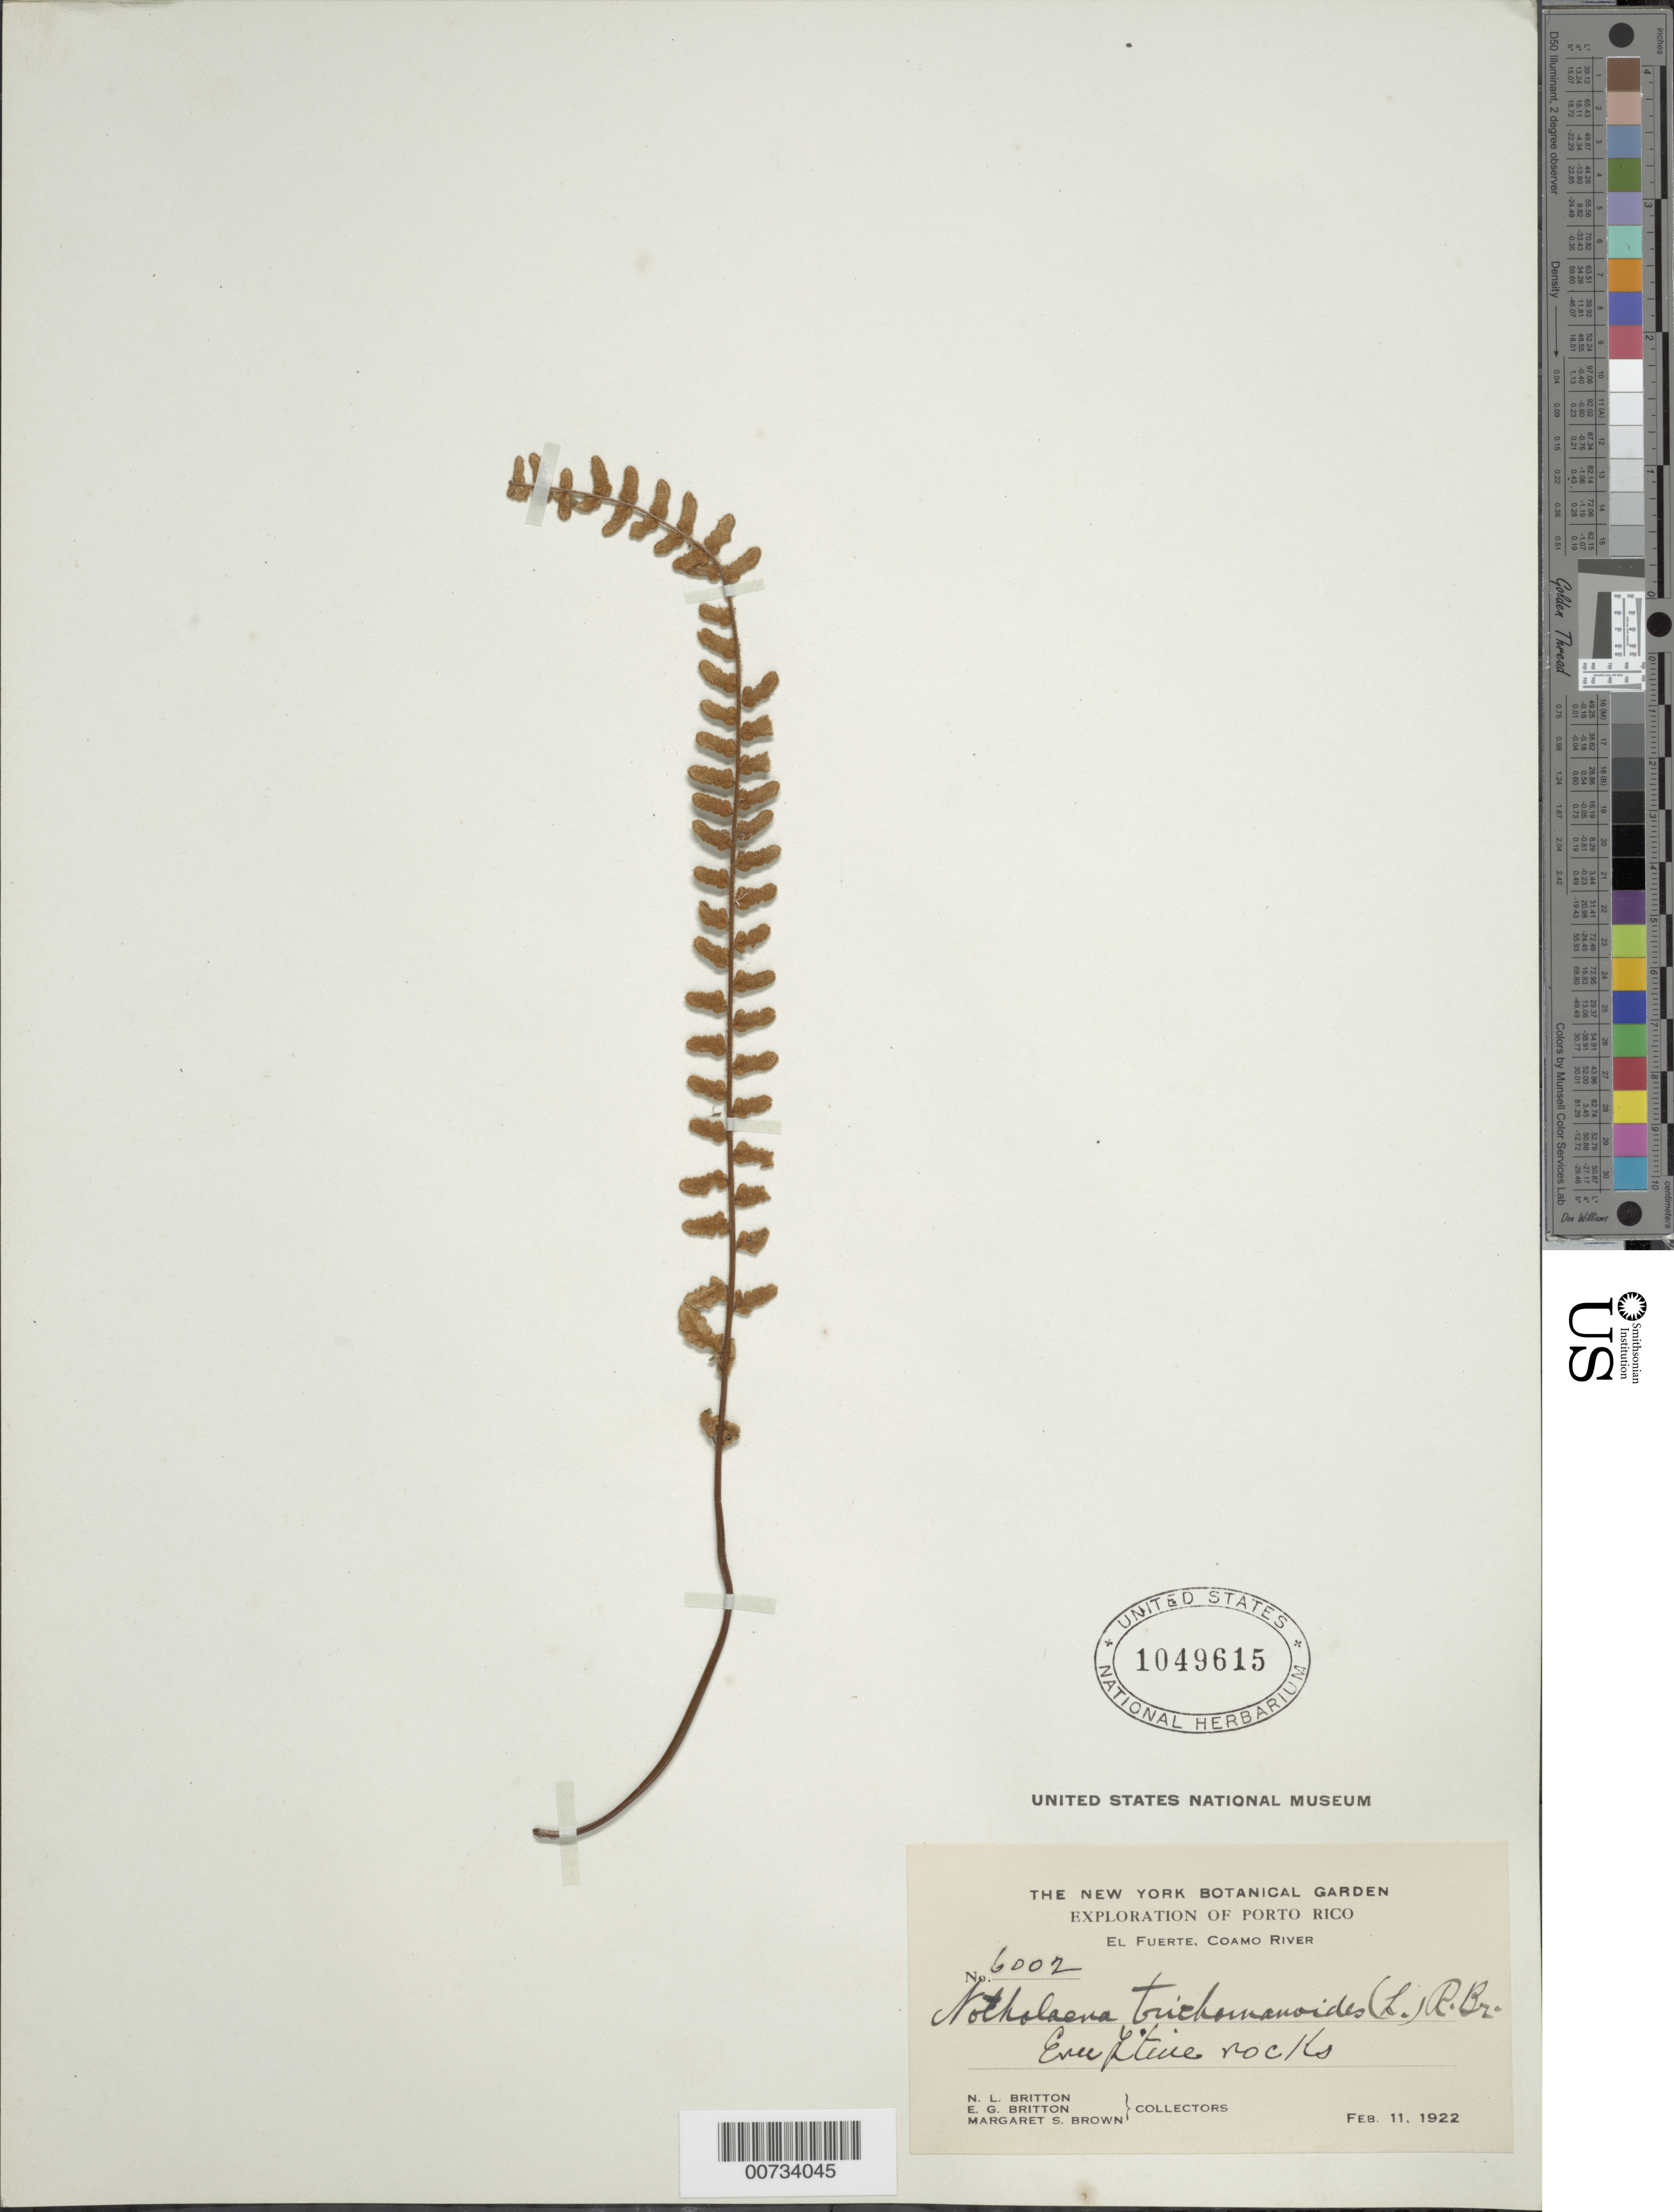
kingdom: Plantae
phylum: Tracheophyta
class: Polypodiopsida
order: Polypodiales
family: Pteridaceae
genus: Notholaena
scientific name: Notholaena trichomanoides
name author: (L.) Desv.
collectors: N. Britton, E. G. Britton & M. S. Brown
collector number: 6002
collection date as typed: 11 Feb 1922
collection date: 1922-02-11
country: Puerto Rico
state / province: Coamo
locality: El Fuerte, Coamo River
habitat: Eruptive rock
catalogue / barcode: US 1049615